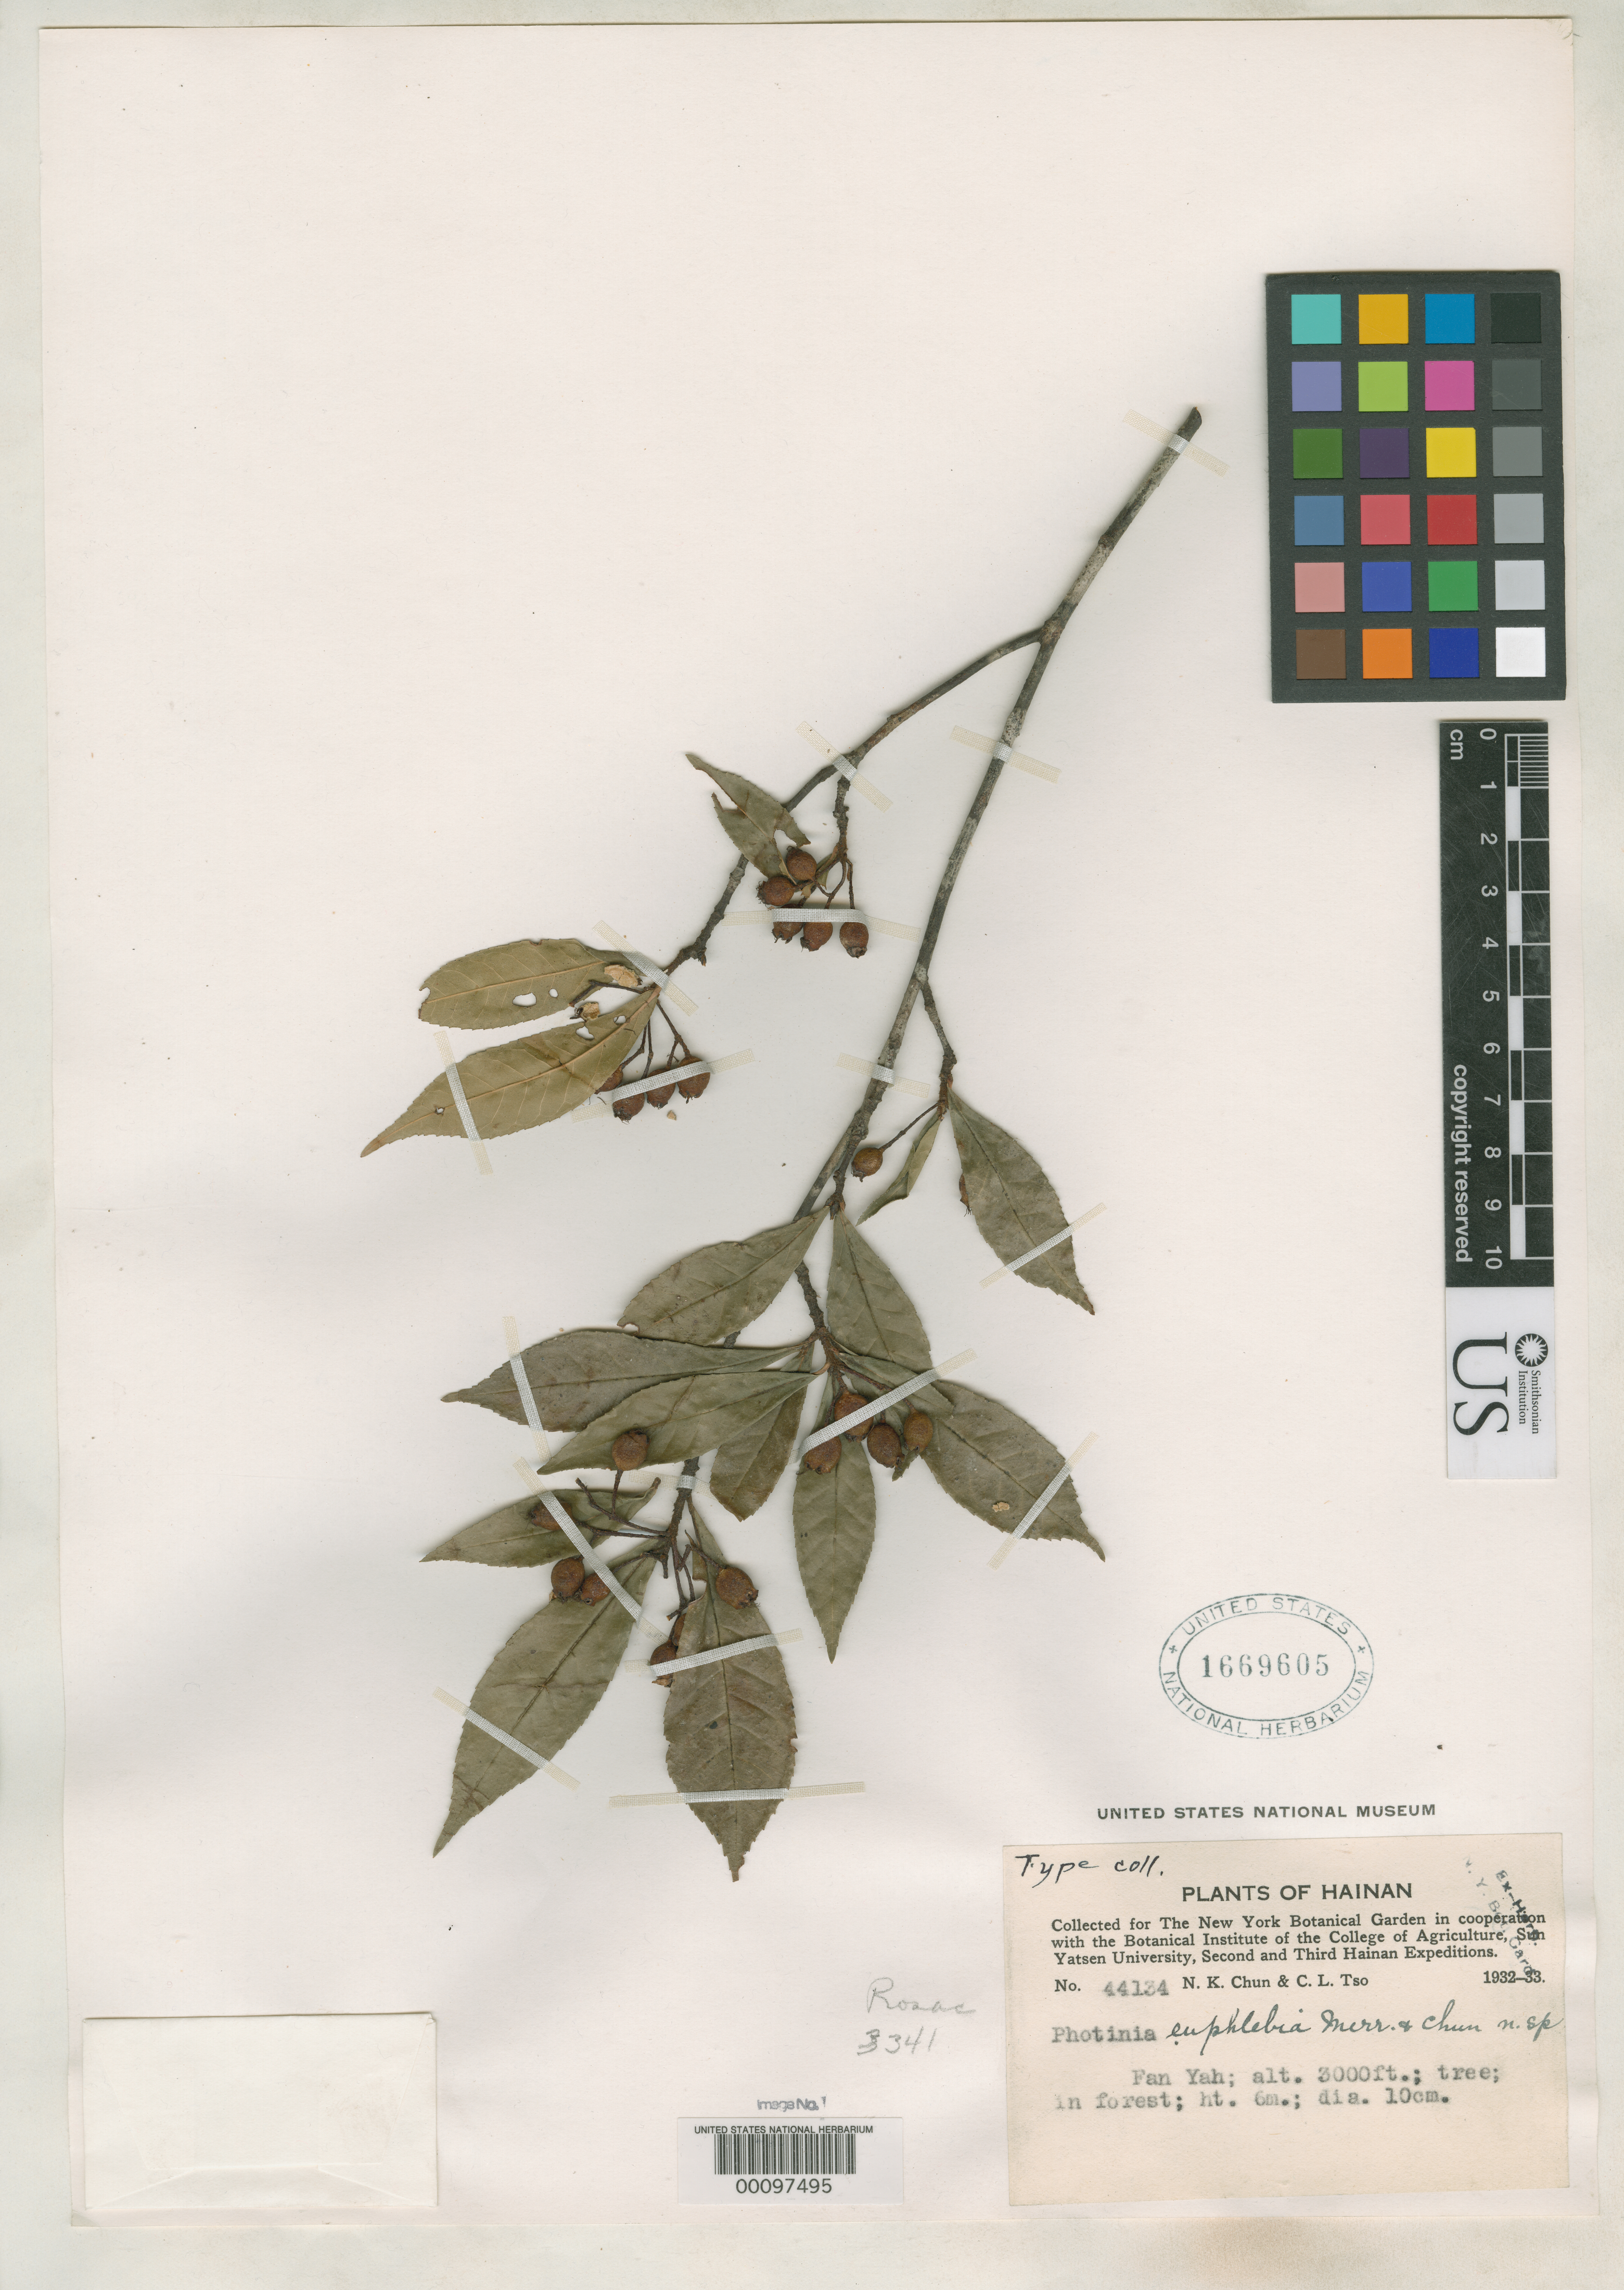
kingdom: Plantae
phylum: Tracheophyta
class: Magnoliopsida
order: Rosales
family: Rosaceae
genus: Photinia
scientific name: Photinia euphlebia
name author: Merr. & Chun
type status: Isotype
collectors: N. K. Chun & C. Tso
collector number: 44134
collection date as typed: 1932 to -- --- 1933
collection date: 1932/1933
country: China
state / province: Hainan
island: Hainan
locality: Fan Yah.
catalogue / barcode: US 1669605